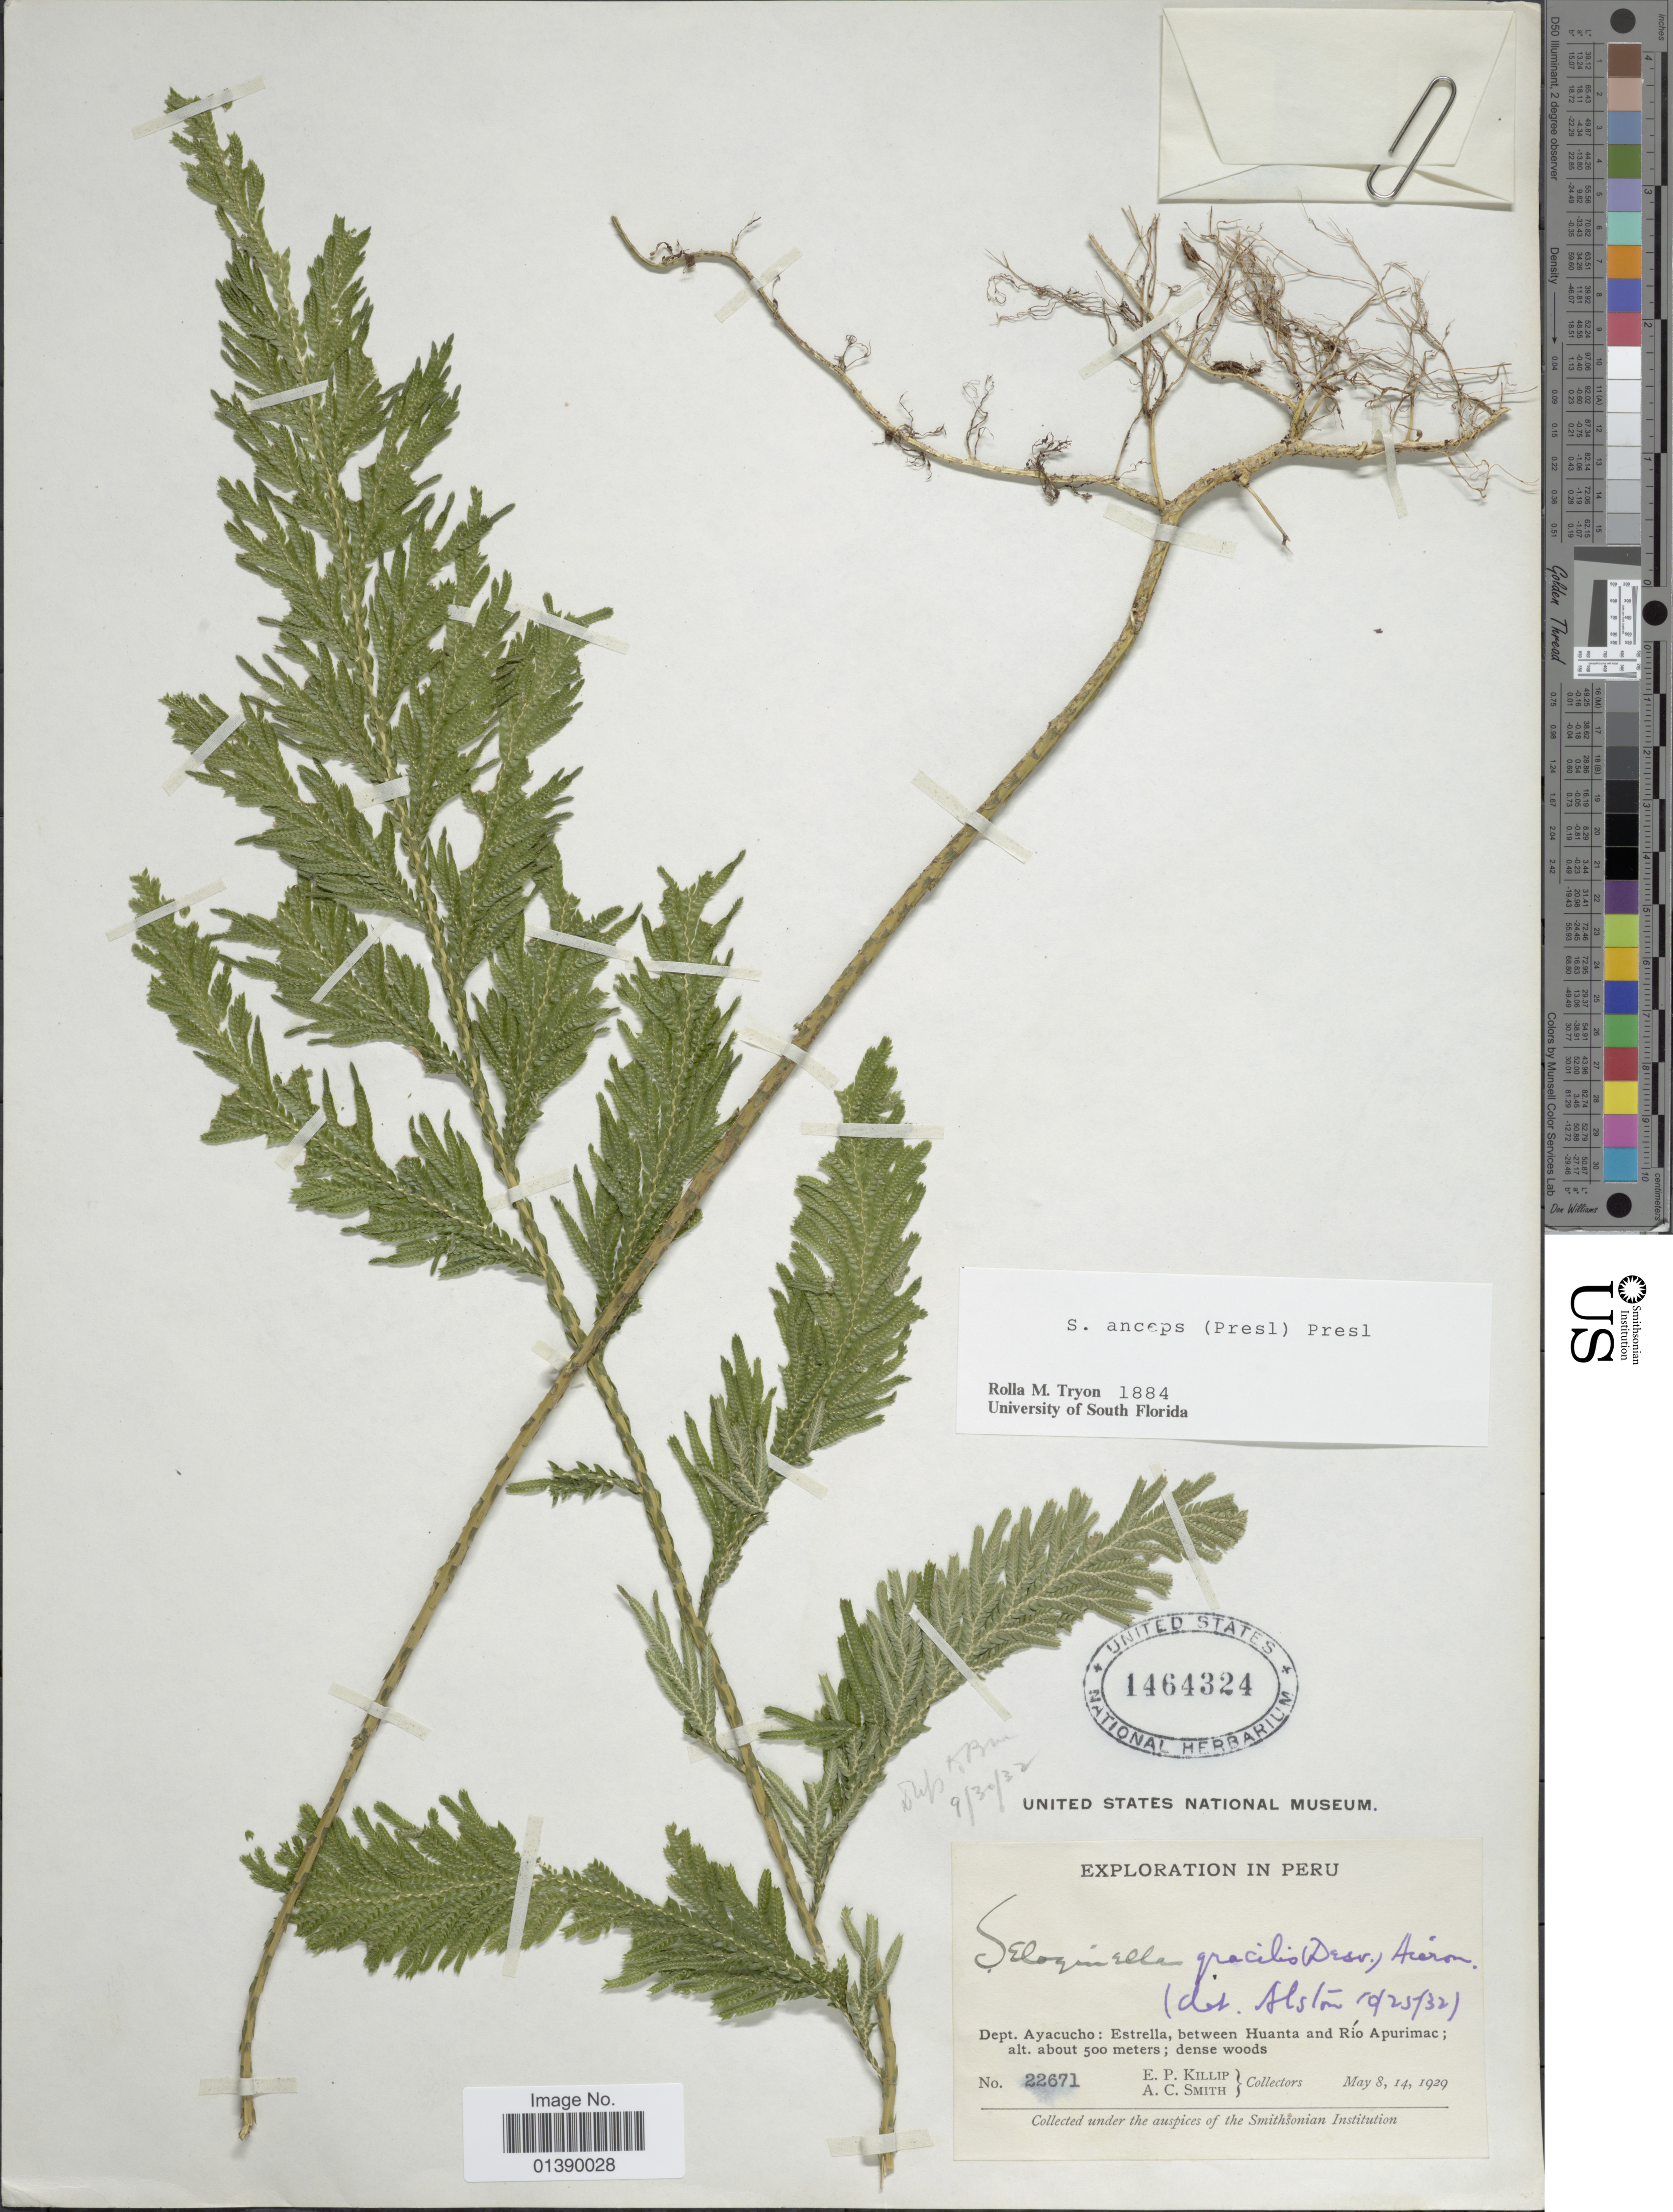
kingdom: Plantae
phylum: Tracheophyta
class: Lycopodiopsida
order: Selaginellales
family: Selaginellaceae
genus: Selaginella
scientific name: Selaginella anceps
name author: (C. Presl)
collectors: E. P. Killip & A. C. Smith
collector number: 22671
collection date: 1929-05-08/1929-05-14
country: Peru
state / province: Ayacucho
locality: Estrella, between Huanta and Río Apurimac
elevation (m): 500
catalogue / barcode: US 1464324